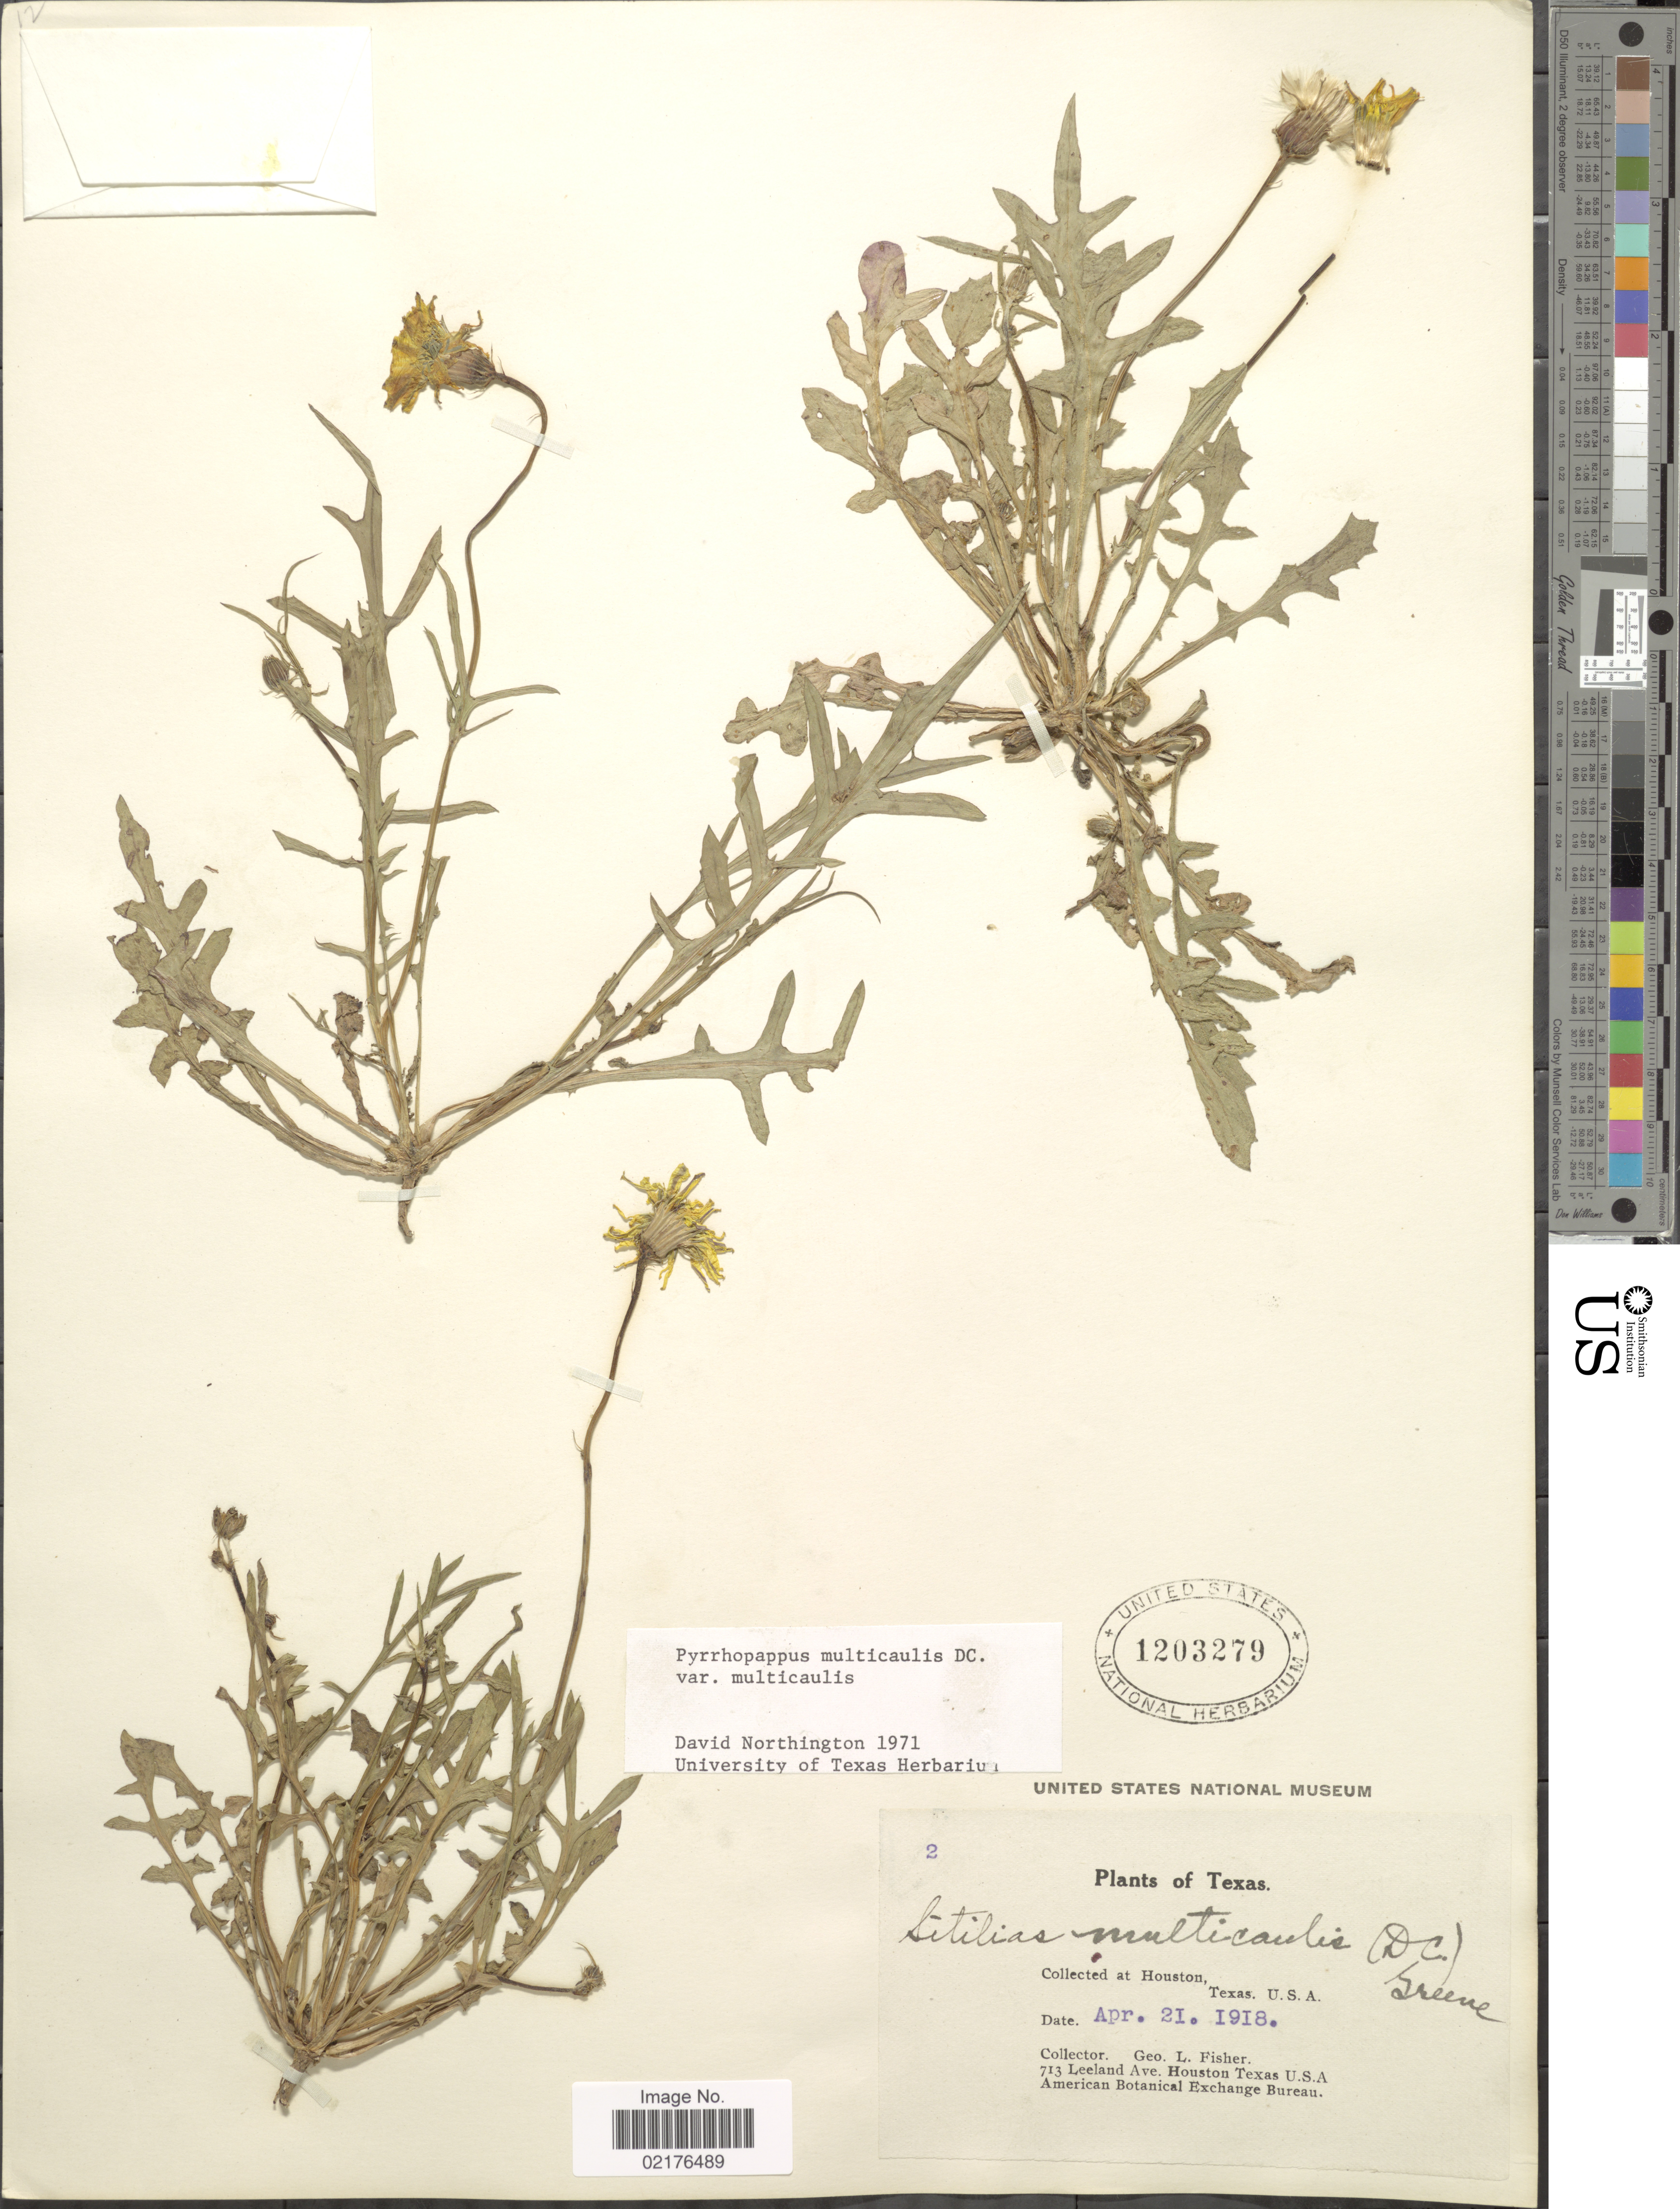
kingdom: Plantae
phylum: Tracheophyta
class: Magnoliopsida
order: Asterales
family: Asteraceae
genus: Pyrrhopappus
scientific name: Pyrrhopappus pauciflorus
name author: (D. Don) DC.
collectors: G. L. Fisher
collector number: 2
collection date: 1918-04-21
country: United States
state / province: Texas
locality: Houston, Texas, U.S.A.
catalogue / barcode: US 1203279